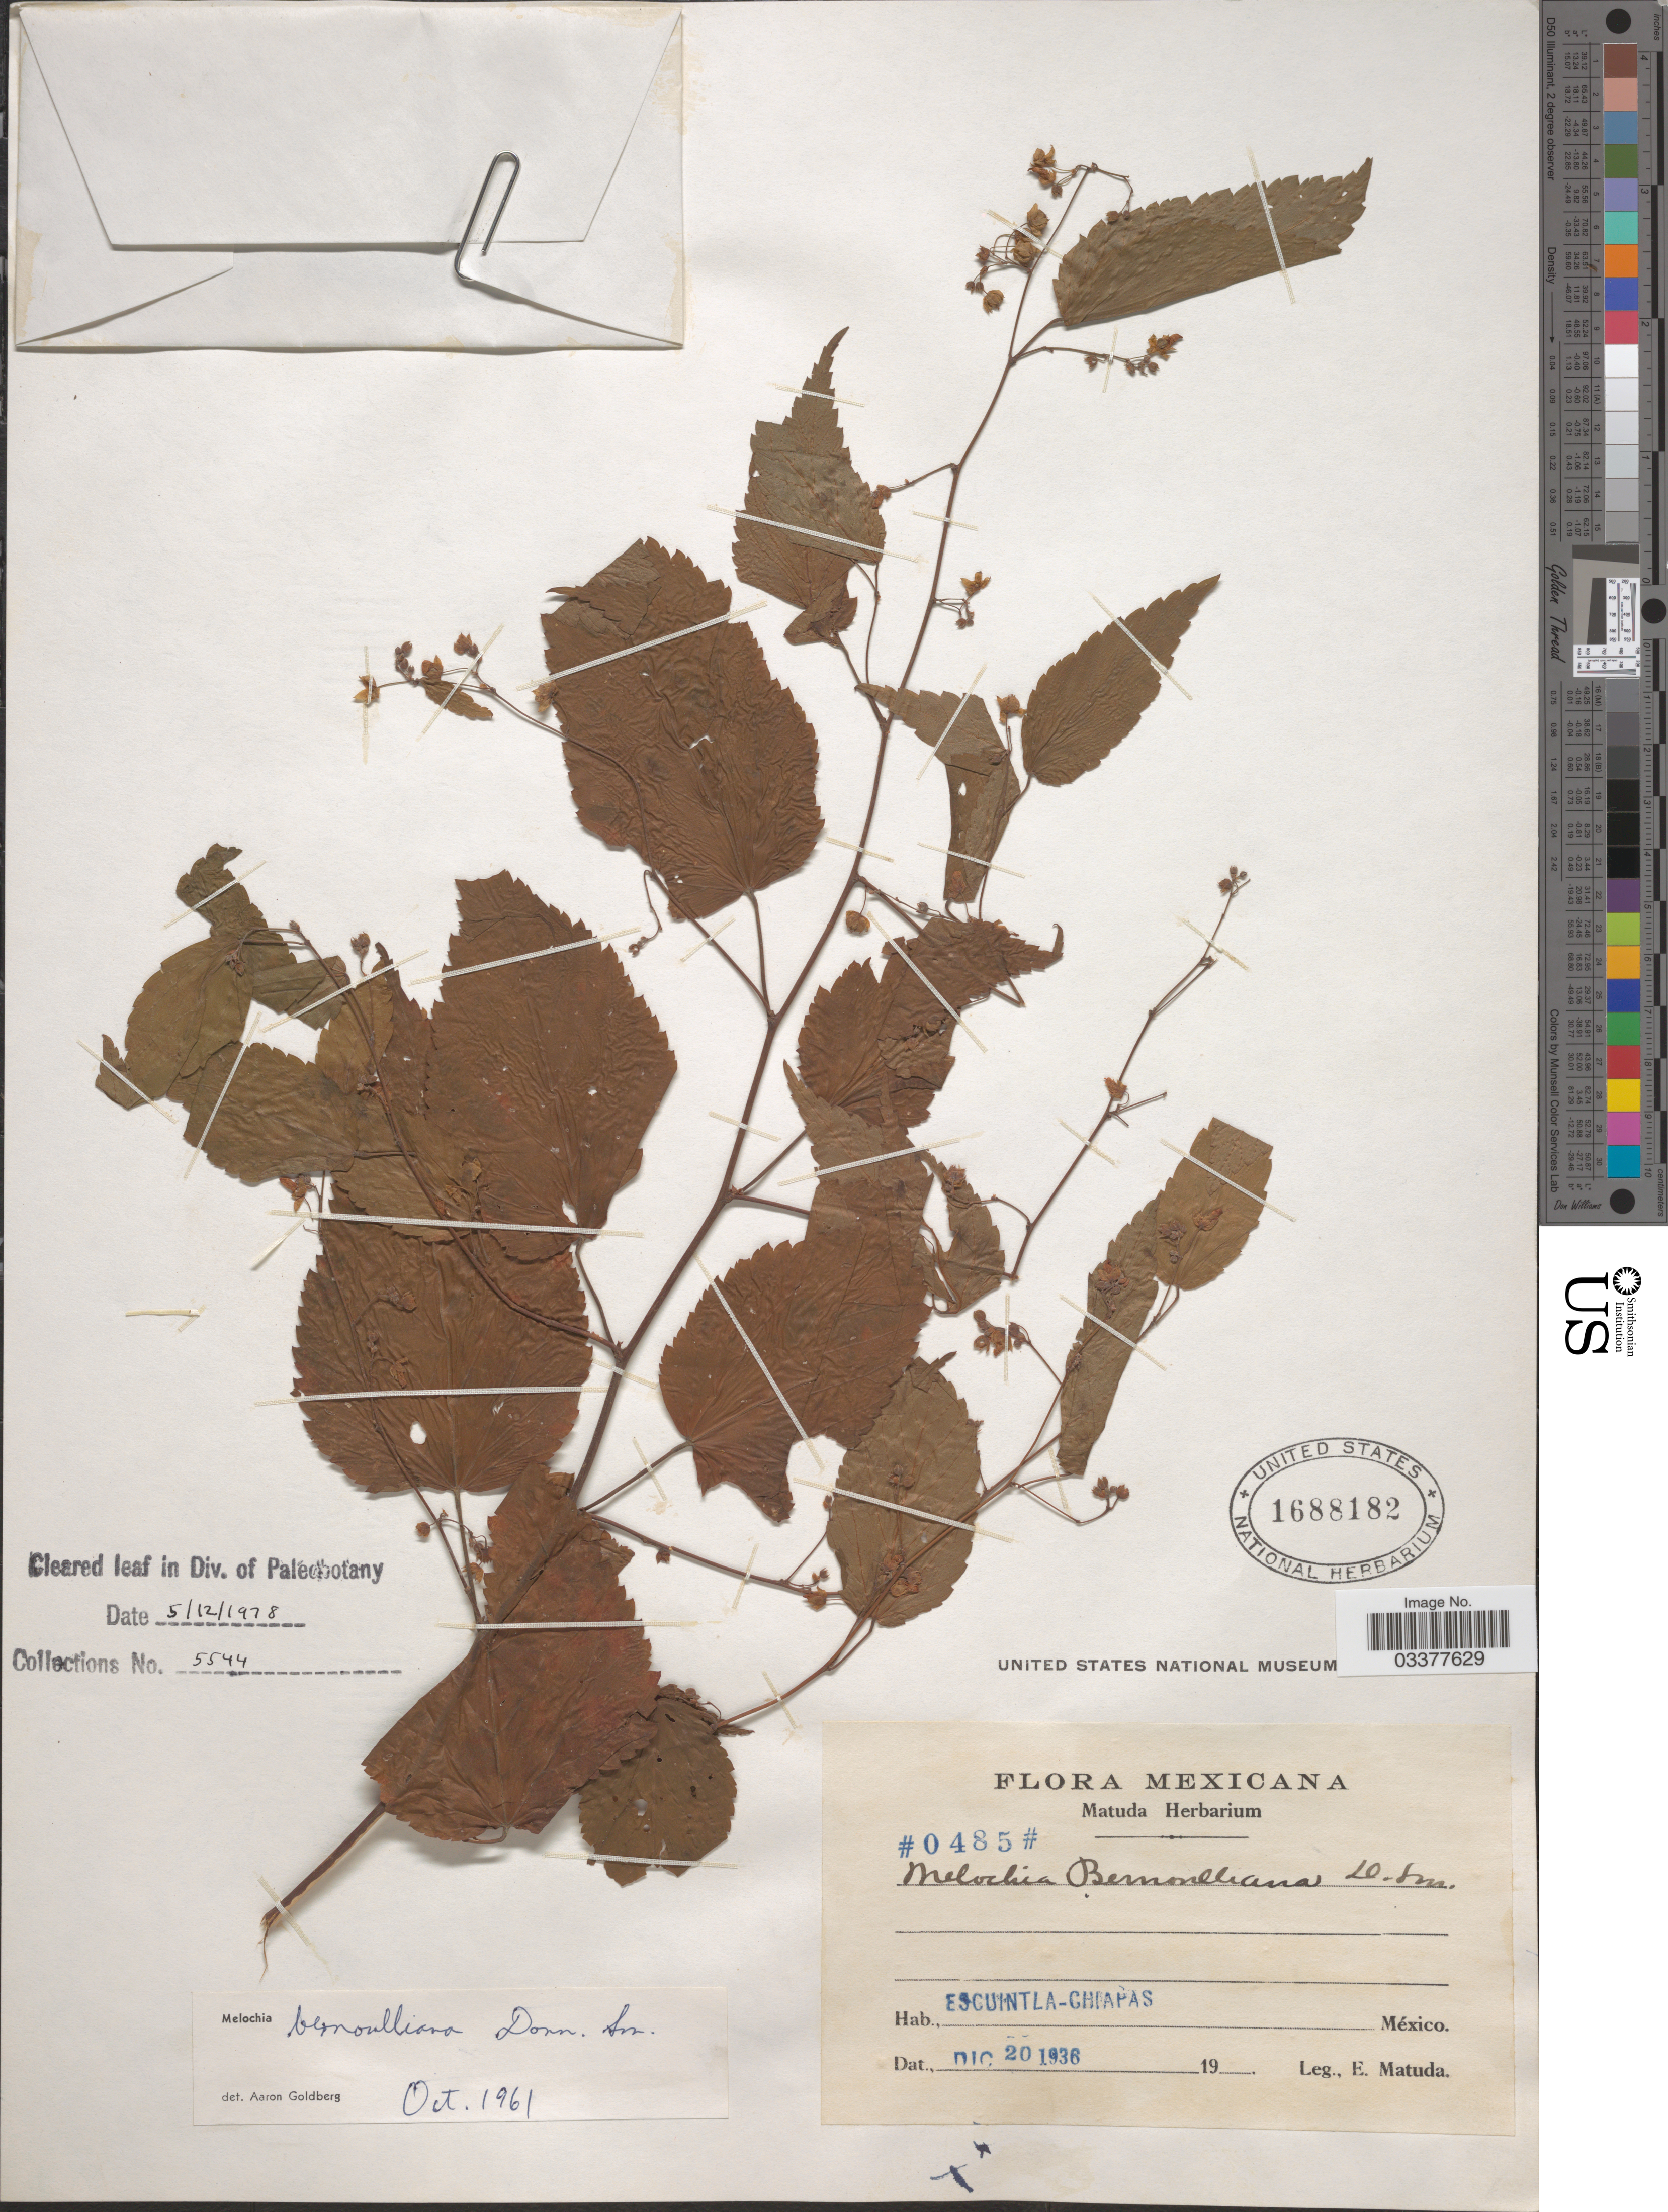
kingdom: Plantae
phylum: Tracheophyta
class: Magnoliopsida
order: Malvales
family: Malvaceae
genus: Melochia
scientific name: Melochia bernoulliana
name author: Donn. Sm.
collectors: E. Matuda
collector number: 0485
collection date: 1936-12-20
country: Mexico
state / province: Chiapas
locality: Escuintla.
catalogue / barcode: US 1688182